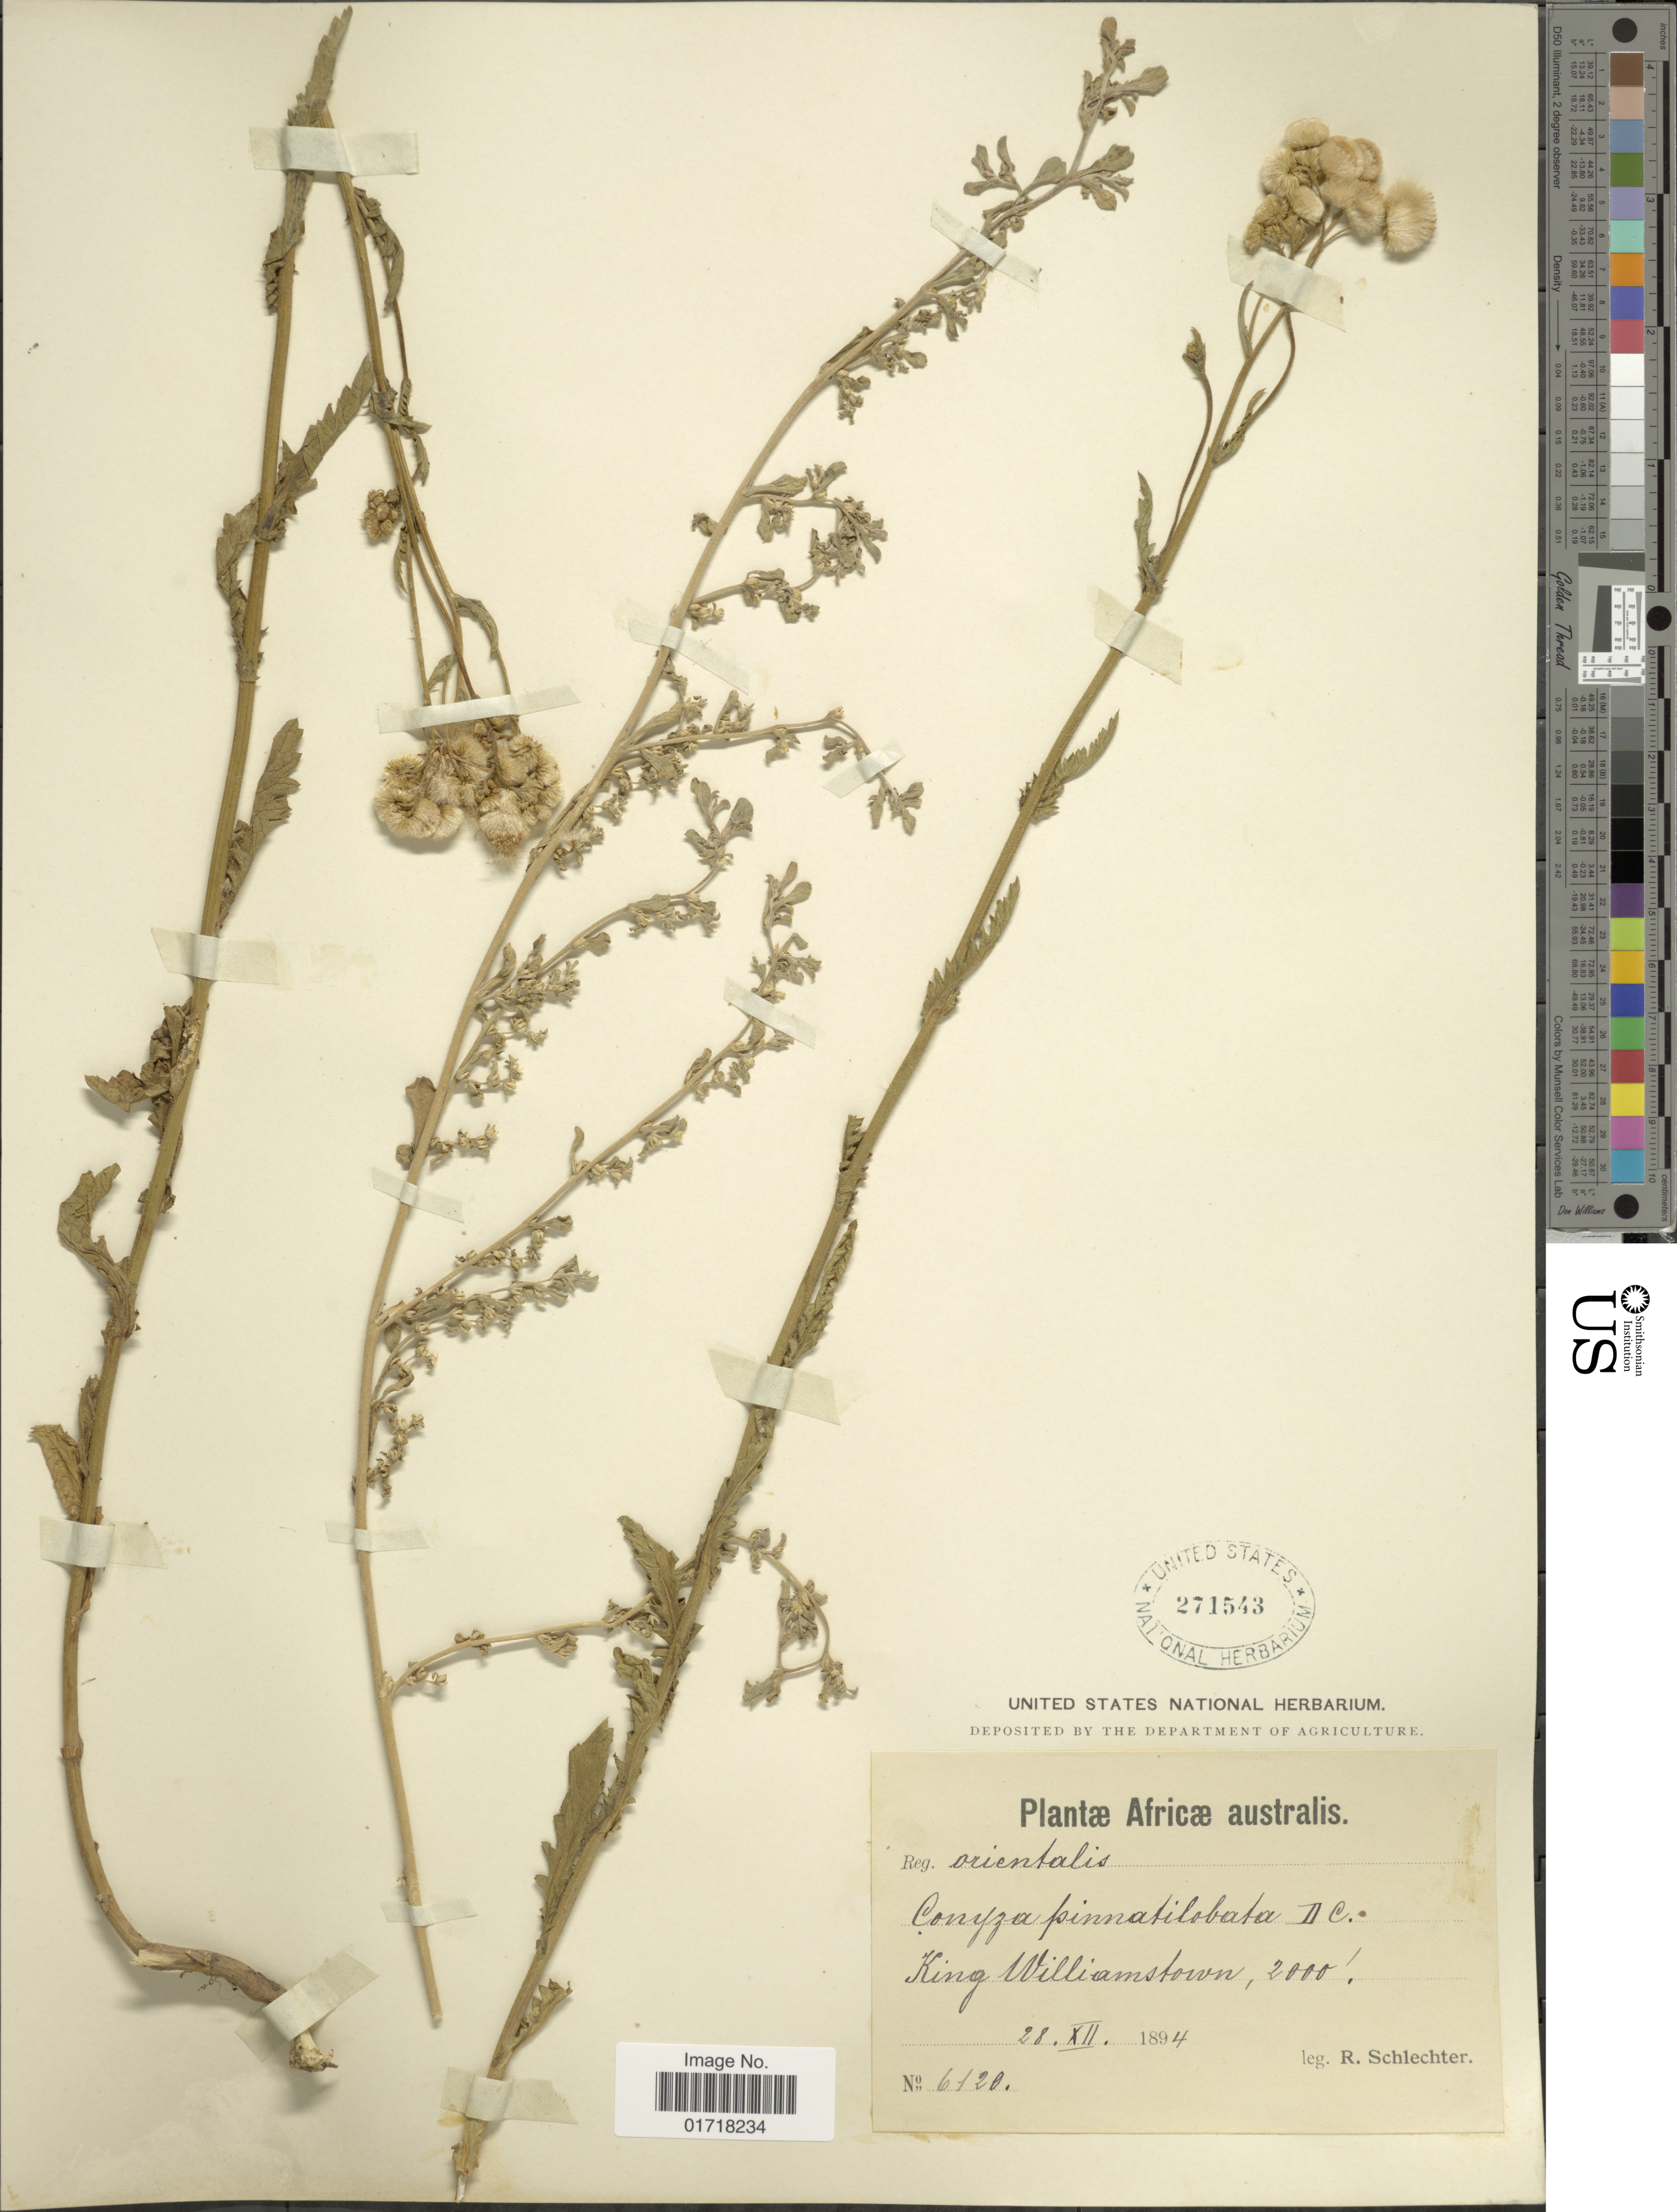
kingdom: Plantae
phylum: Tracheophyta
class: Magnoliopsida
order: Asterales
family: Asteraceae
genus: Conyza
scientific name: Conyza pinnatilobata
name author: DC.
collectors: F. R. R. Schlechter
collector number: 6120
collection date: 1894-12-28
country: South Africa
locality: King Williamstown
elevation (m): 610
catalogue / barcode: US 271543